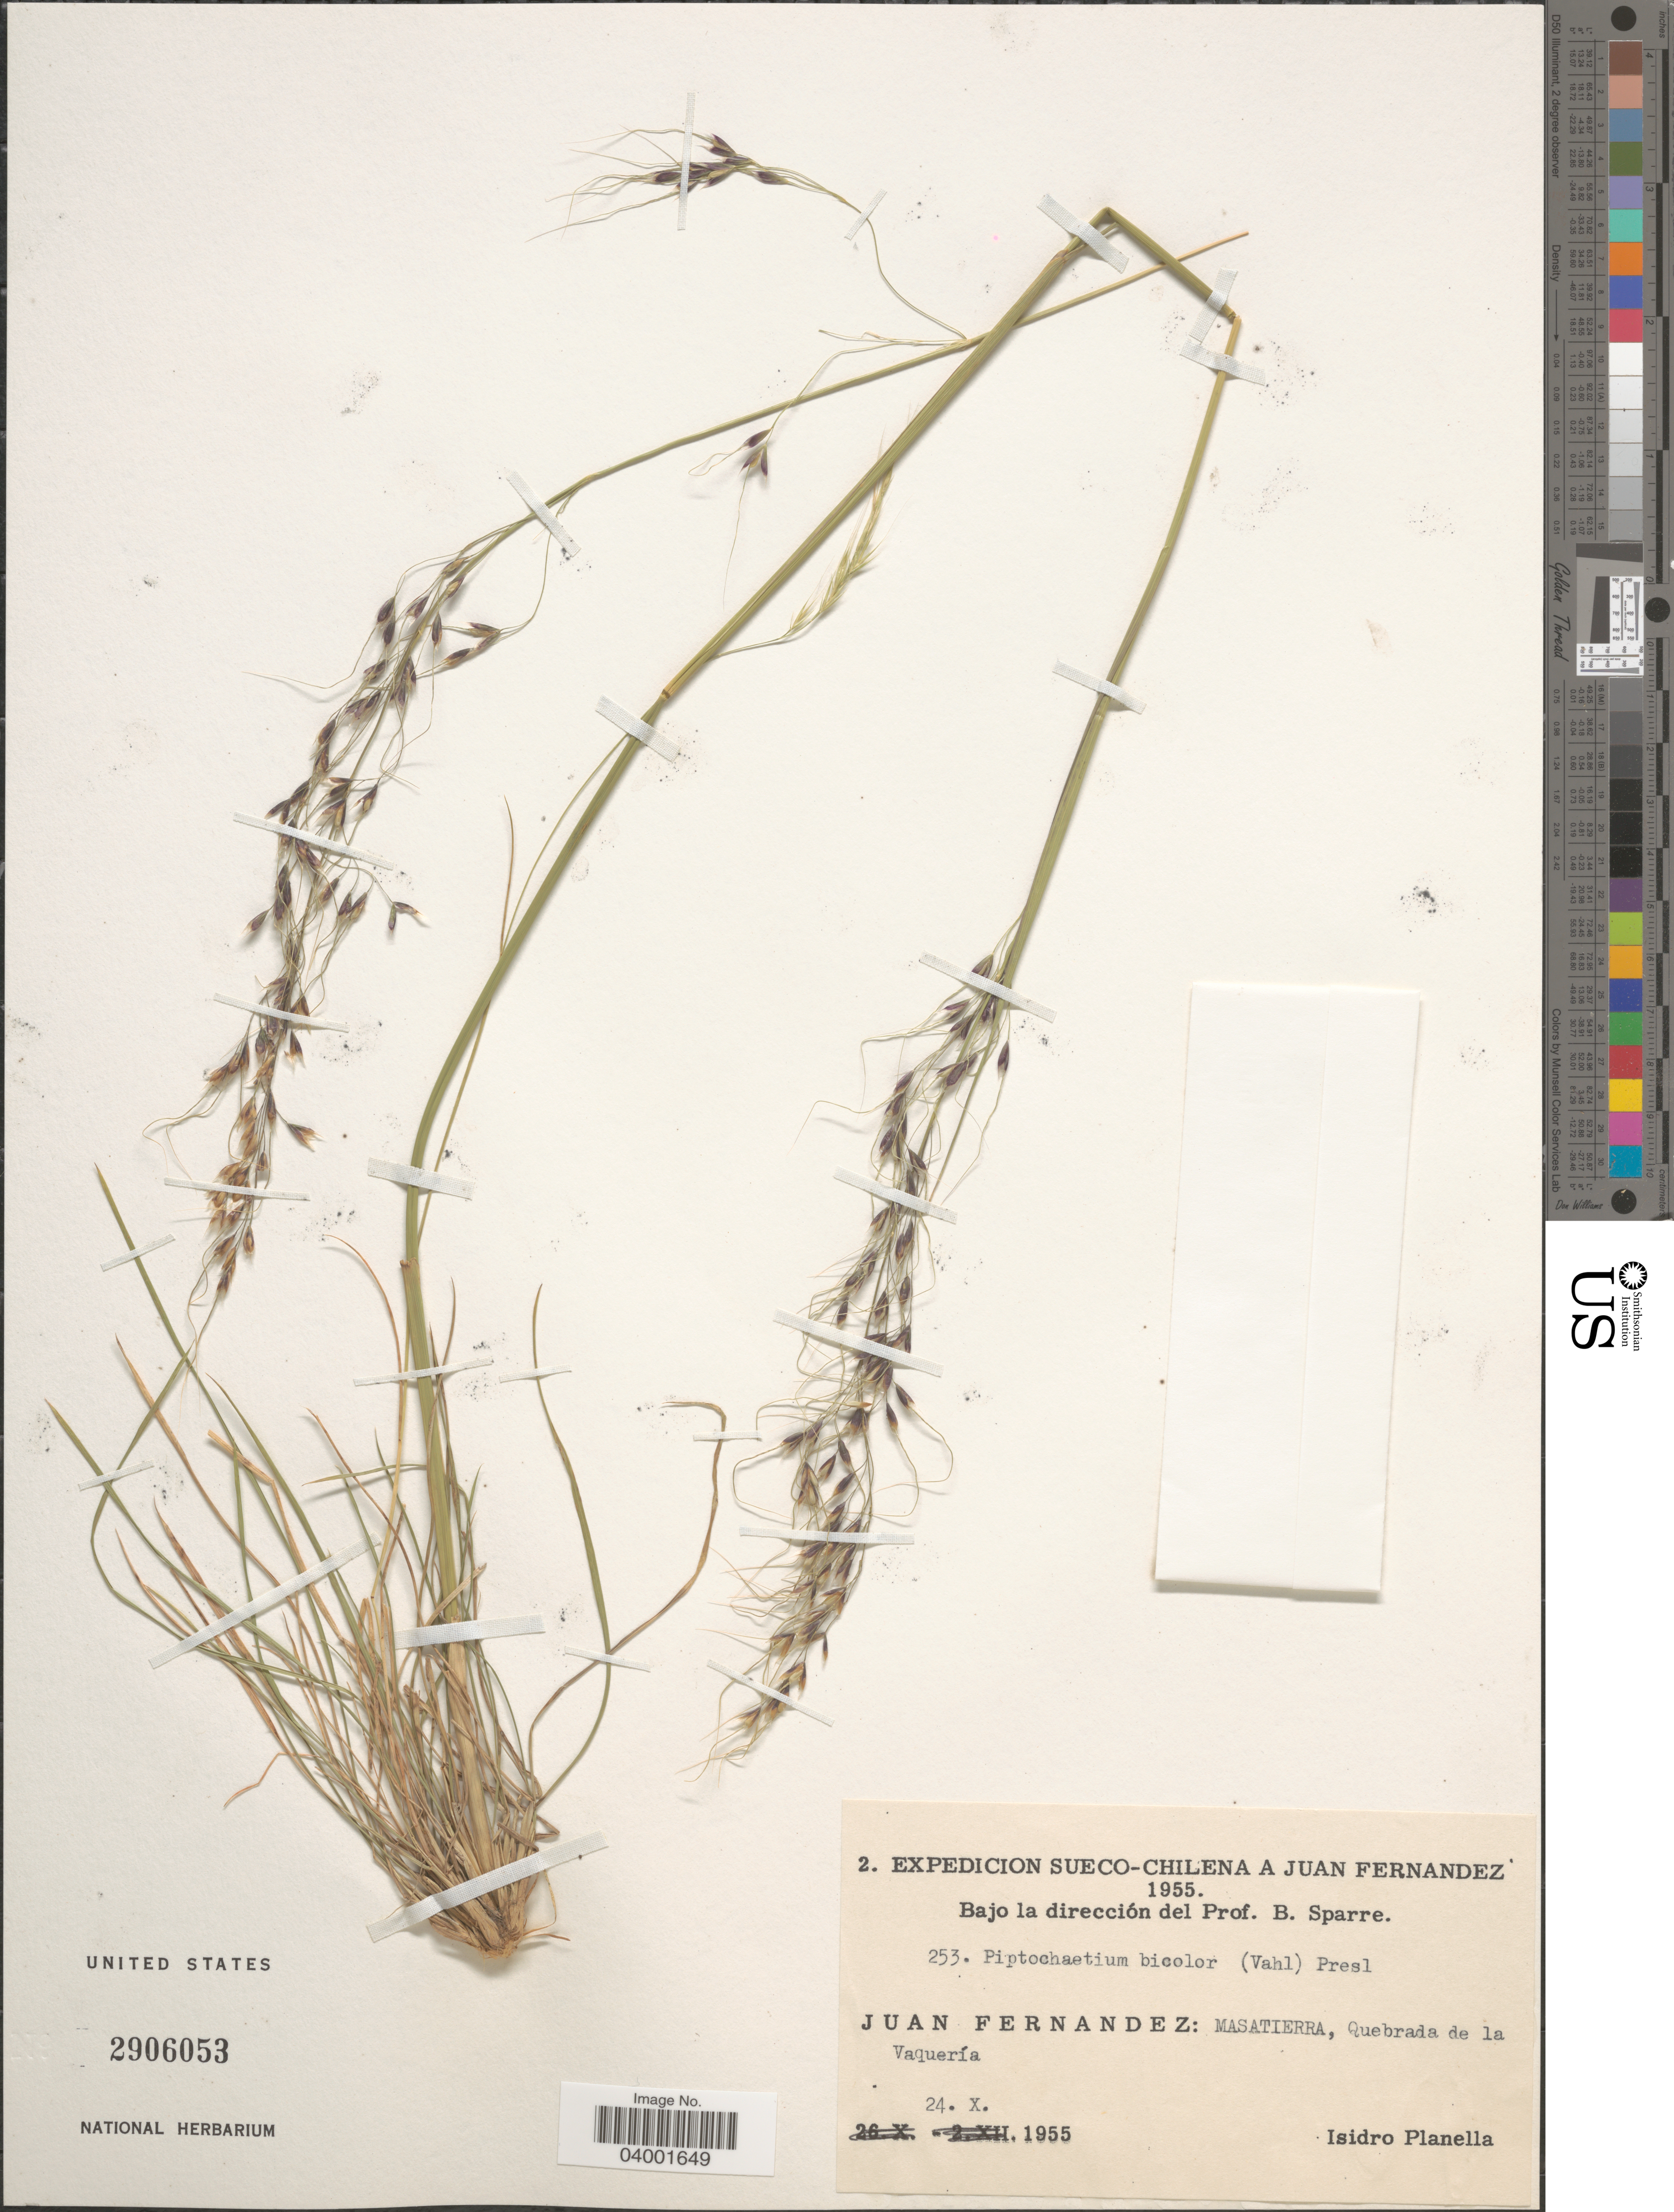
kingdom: Plantae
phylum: Tracheophyta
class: Liliopsida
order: Poales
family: Poaceae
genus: Piptochaetium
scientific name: Piptochaetium bicolor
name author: (Vahl) É. Desv.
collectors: I. Planella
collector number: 253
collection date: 1955-10-24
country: Chile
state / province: Valparaíso (V)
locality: Juan Fernandez: Masatierra, Quebrada de la Vaquería.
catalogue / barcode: US 2906053